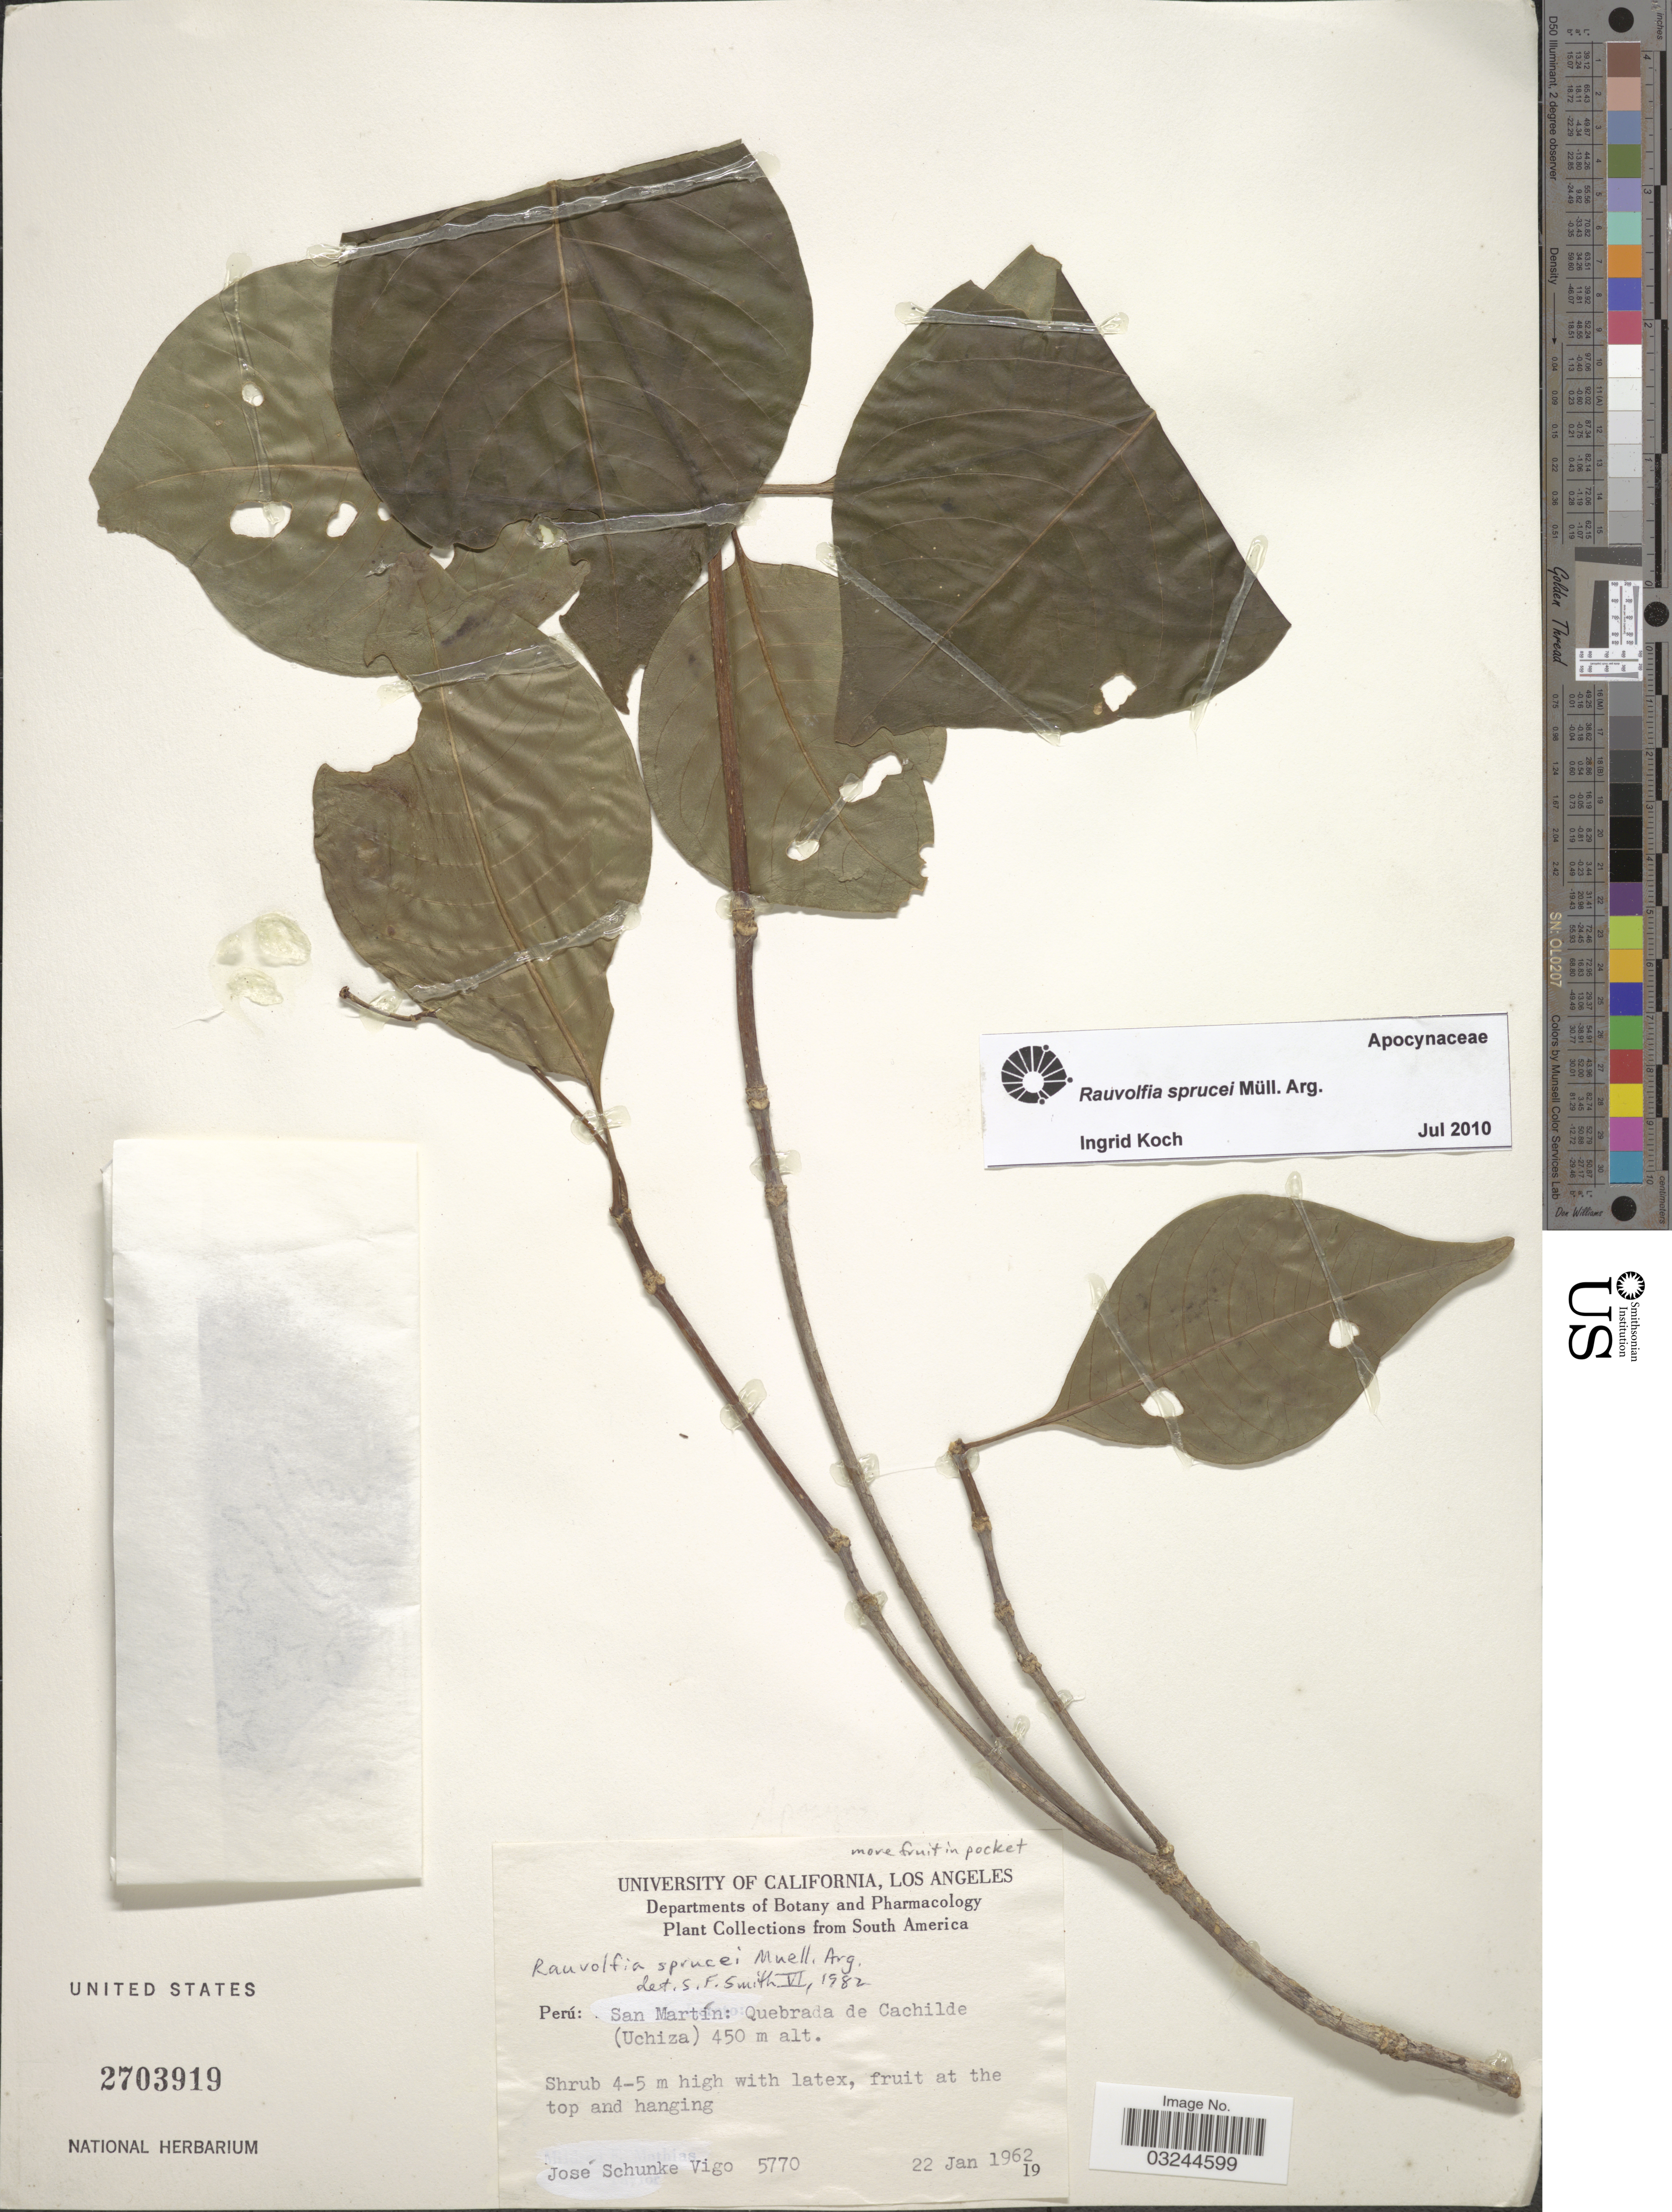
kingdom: Plantae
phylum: Tracheophyta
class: Magnoliopsida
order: Gentianales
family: Apocynaceae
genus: Rauvolfia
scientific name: Rauvolfia sprucei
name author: Müll. Arg.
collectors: J. Schunke Vigo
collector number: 5770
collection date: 1962-01-22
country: Peru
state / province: San Martín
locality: Quebrada de Cachilde (Uchiza).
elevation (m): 450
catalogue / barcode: US 2703919